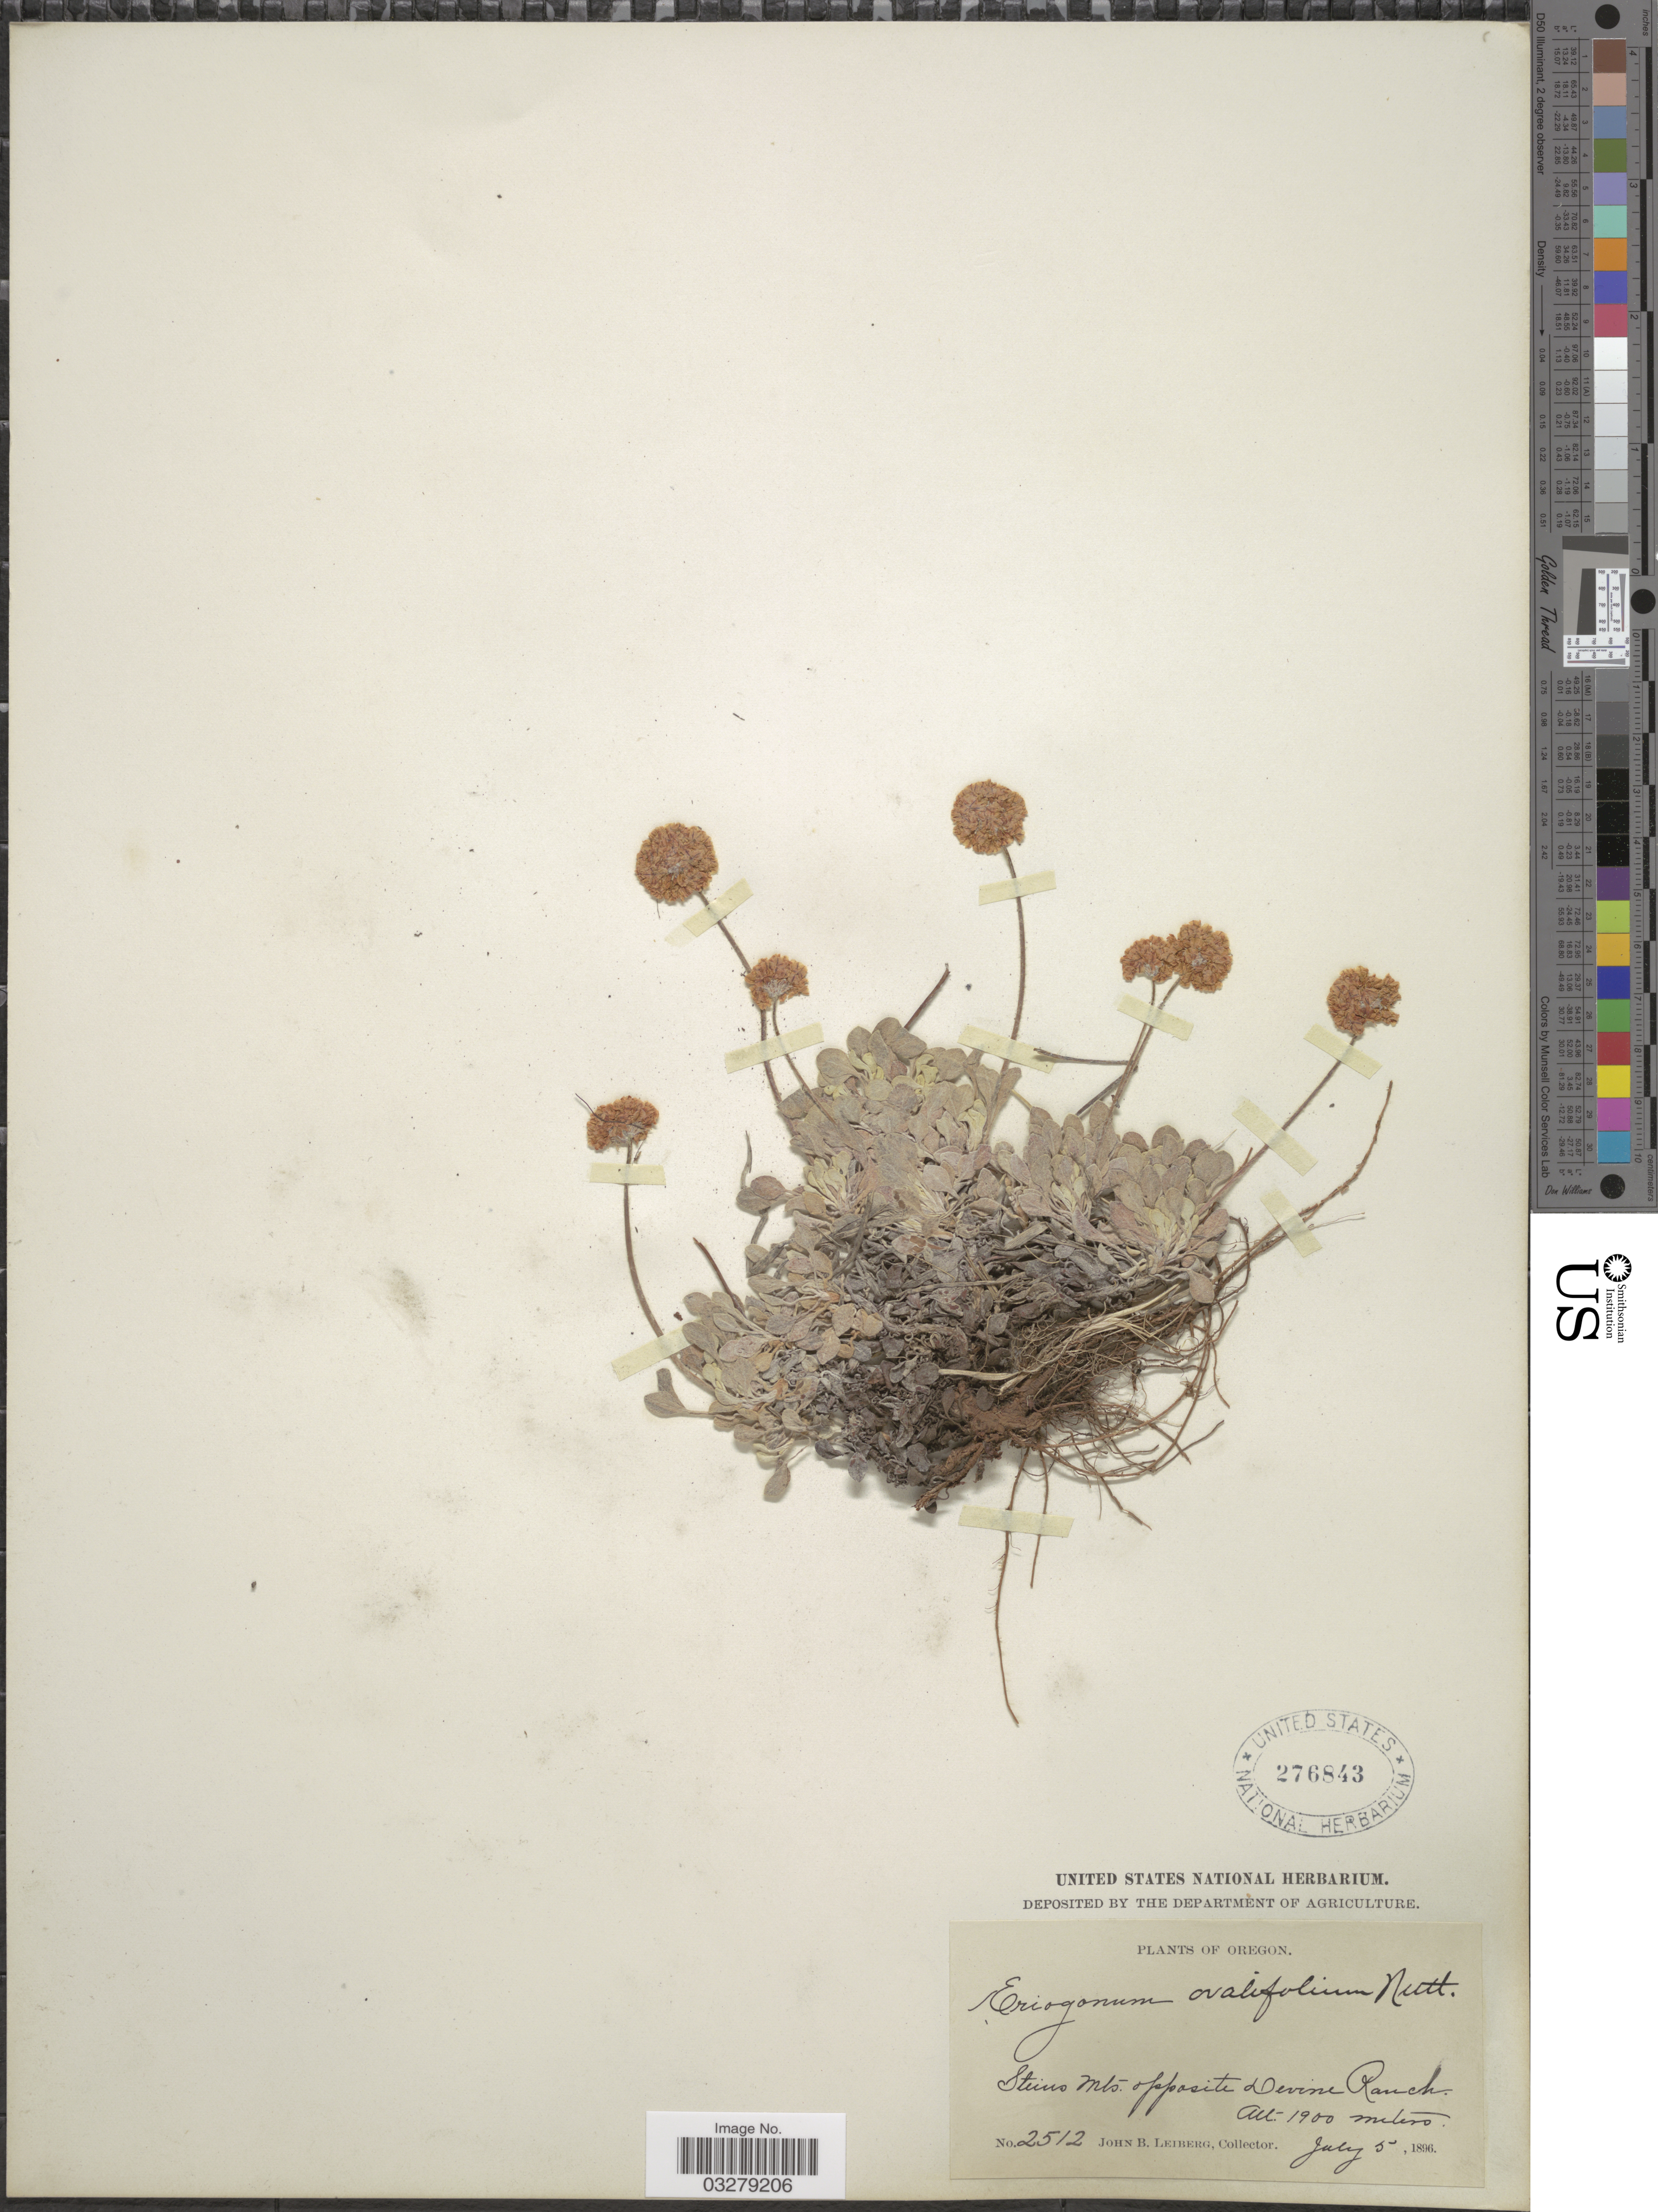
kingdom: Plantae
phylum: Tracheophyta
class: Magnoliopsida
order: Caryophyllales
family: Polygonaceae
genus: Eriogonum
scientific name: Eriogonum ovalifolium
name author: Nutt.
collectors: J. B. Leiberg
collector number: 2512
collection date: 1896-07-05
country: United States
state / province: Oregon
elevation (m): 1900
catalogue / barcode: US 276843